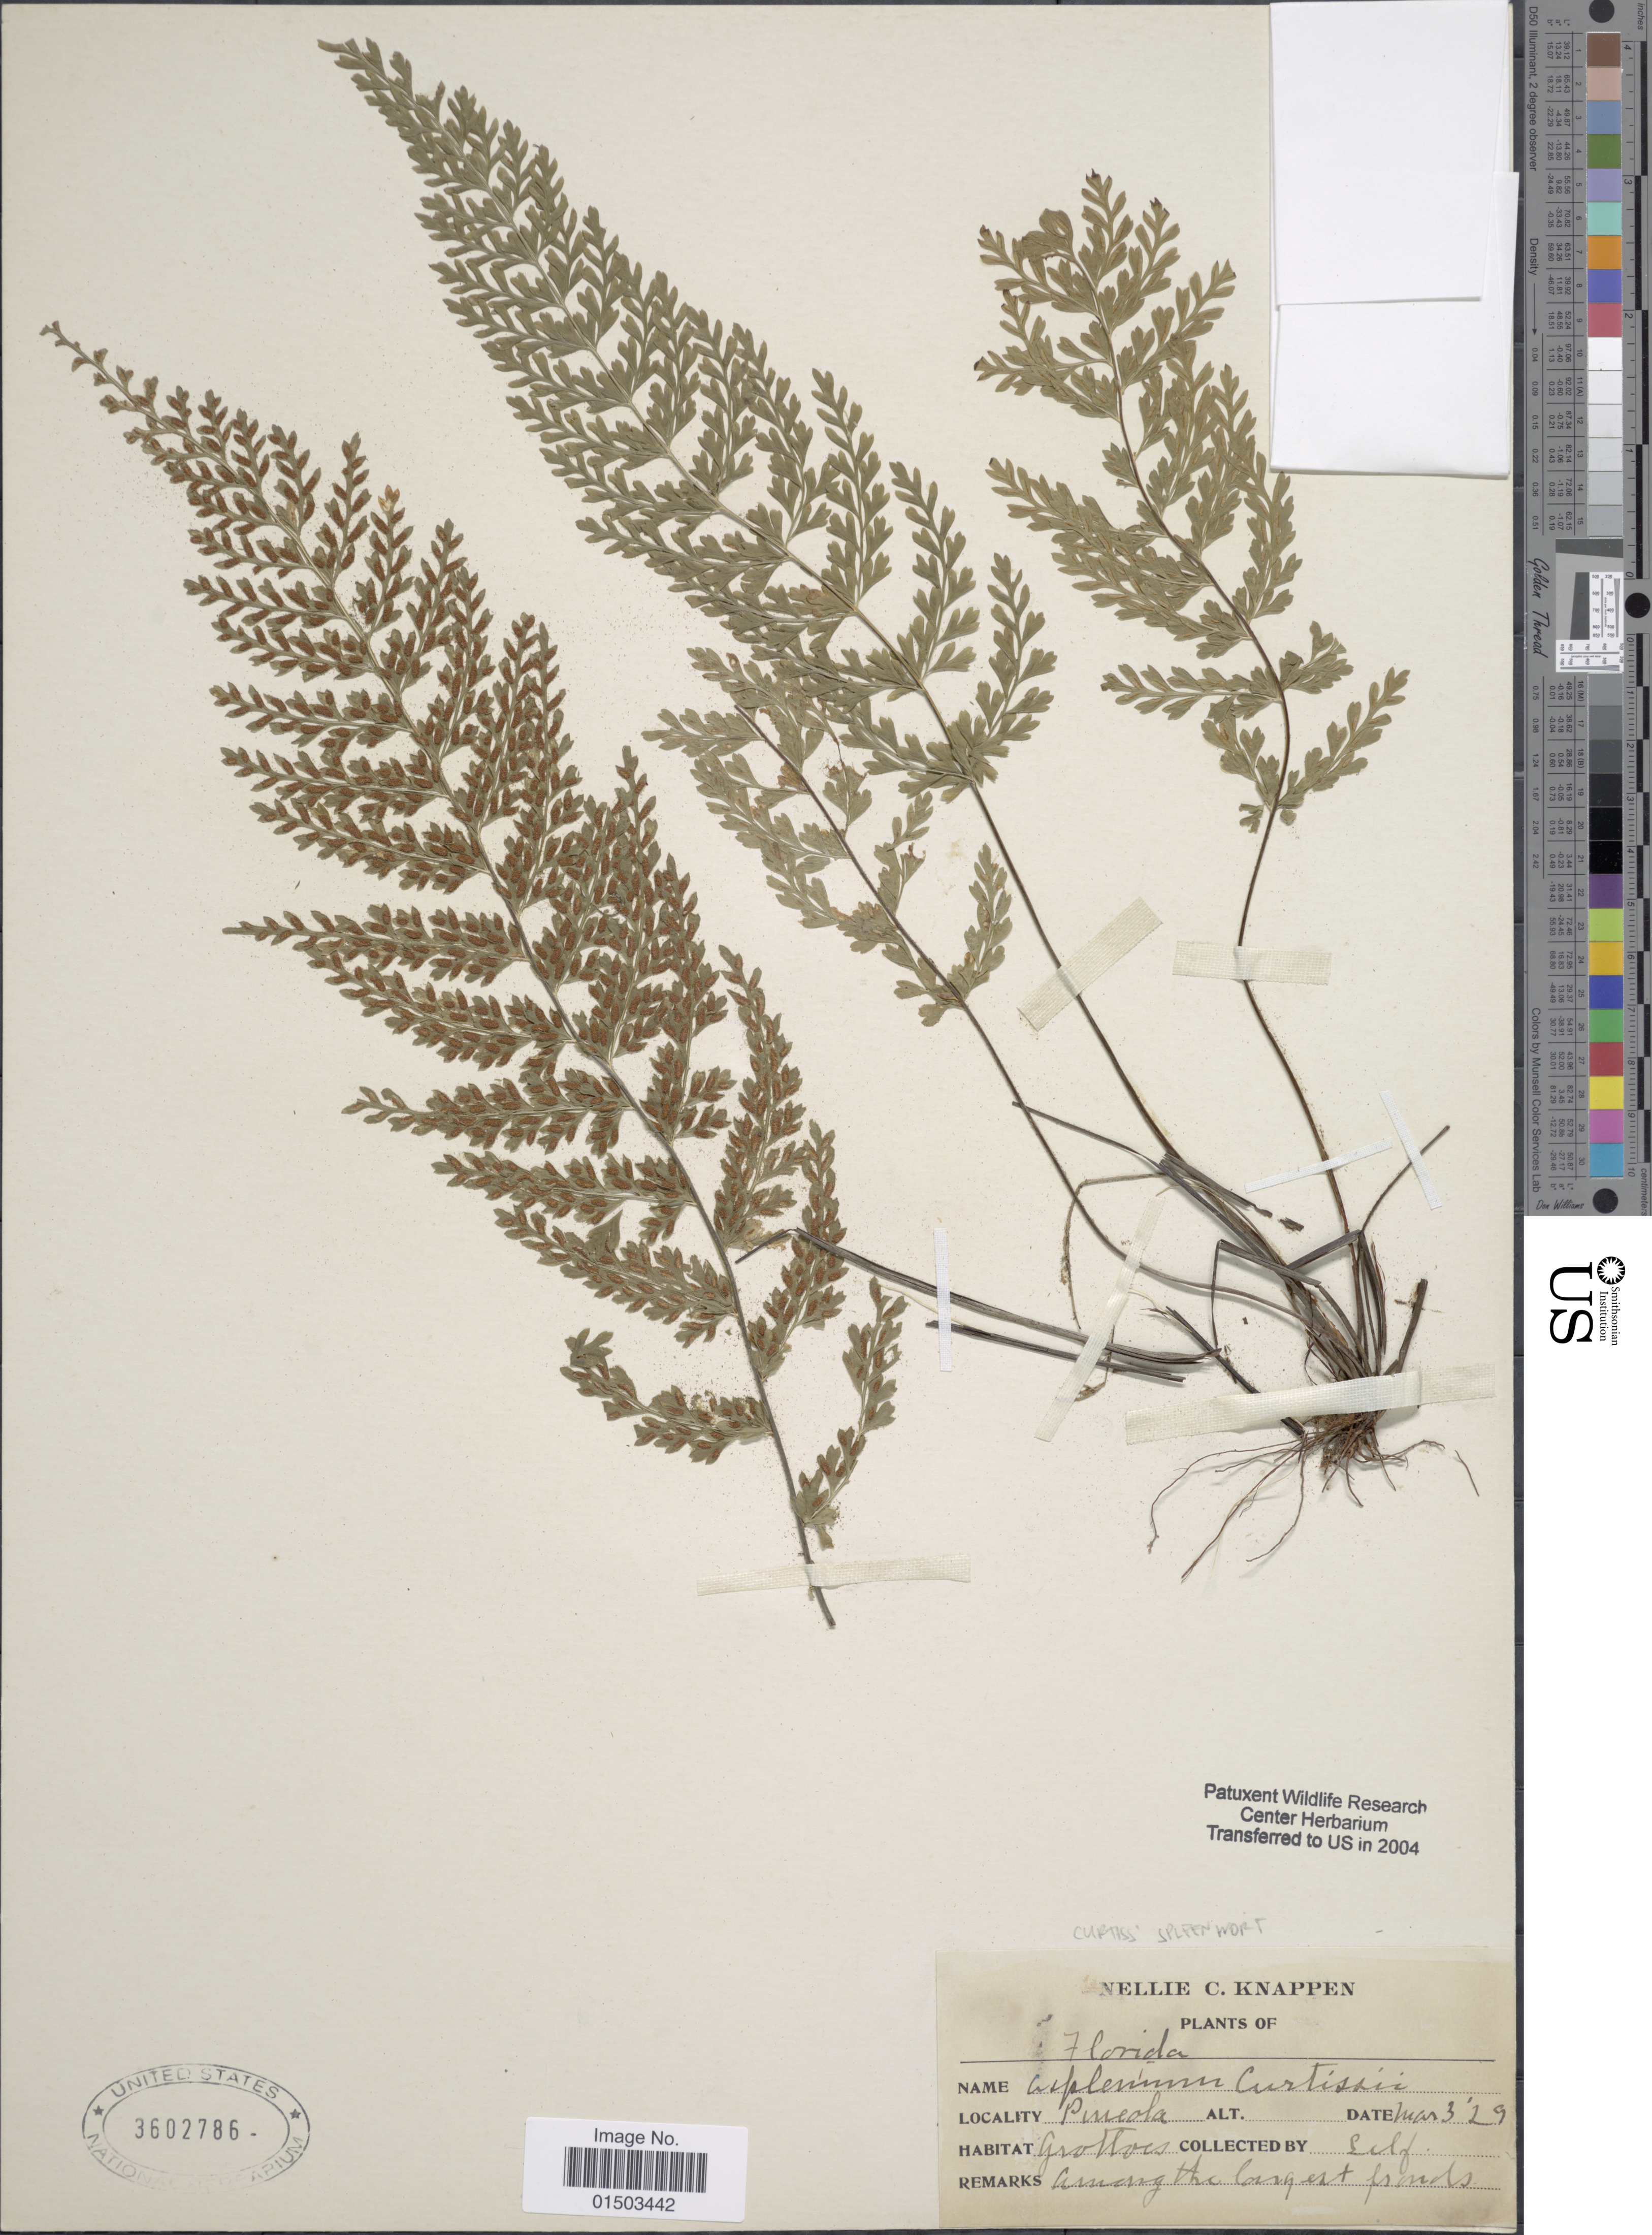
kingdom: Plantae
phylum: Tracheophyta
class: Polypodiopsida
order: Polypodiales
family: Aspleniaceae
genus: Asplenium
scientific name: Asplenium curtissii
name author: Underw.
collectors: N. Knappen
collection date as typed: Transcribed d/m/y: 3/3/29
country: United States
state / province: Florida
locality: Pineola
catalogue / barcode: US 3602786